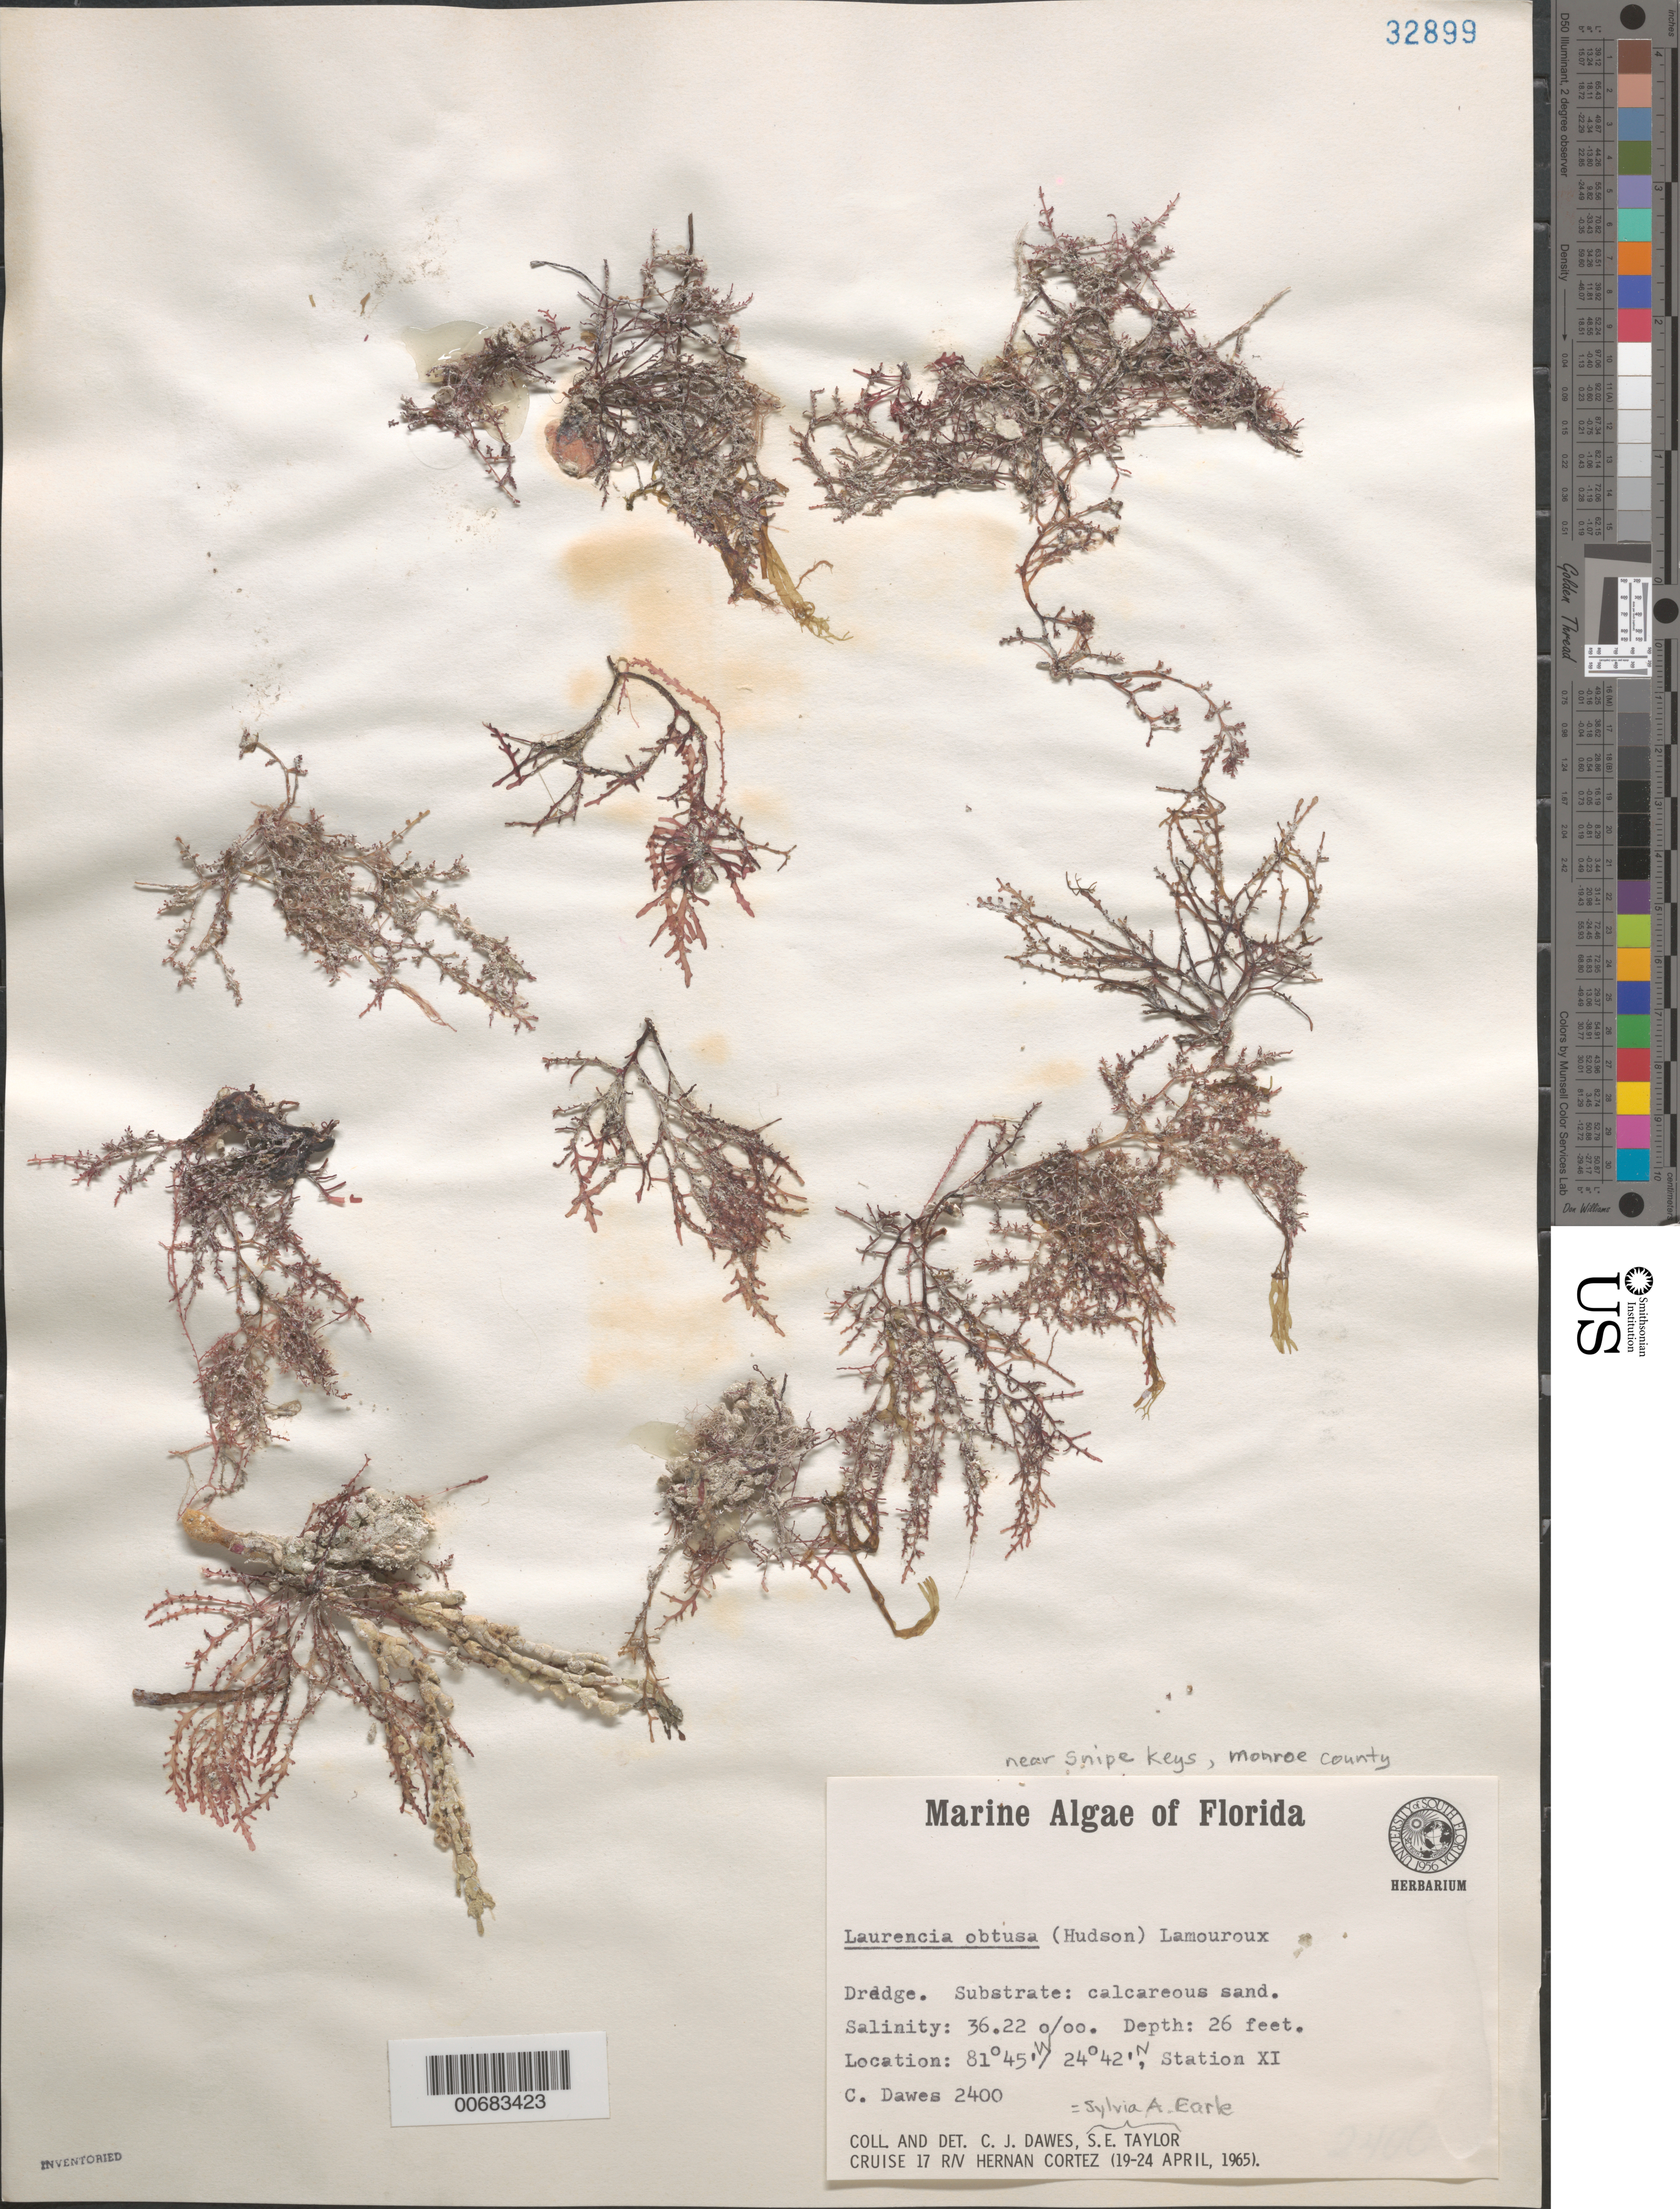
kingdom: Plantae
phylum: Rhodophyta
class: Florideophyceae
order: Ceramiales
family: Rhodomelaceae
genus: Laurencia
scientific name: Laurencia obtusa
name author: (Huds.) J.V.Lamouroux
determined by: Dawes, C. J.; Earle, S. A.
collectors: C. Dawes & S. A. Earle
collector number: CJD 2400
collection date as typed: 19 Apr 1965 to 24 April 1965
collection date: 1965-04-19/1965-04-24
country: United States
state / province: Florida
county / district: Monroe County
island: Snipe Keys]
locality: Near Archer Key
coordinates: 24 42" N, 81 45" W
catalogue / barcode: US 32899